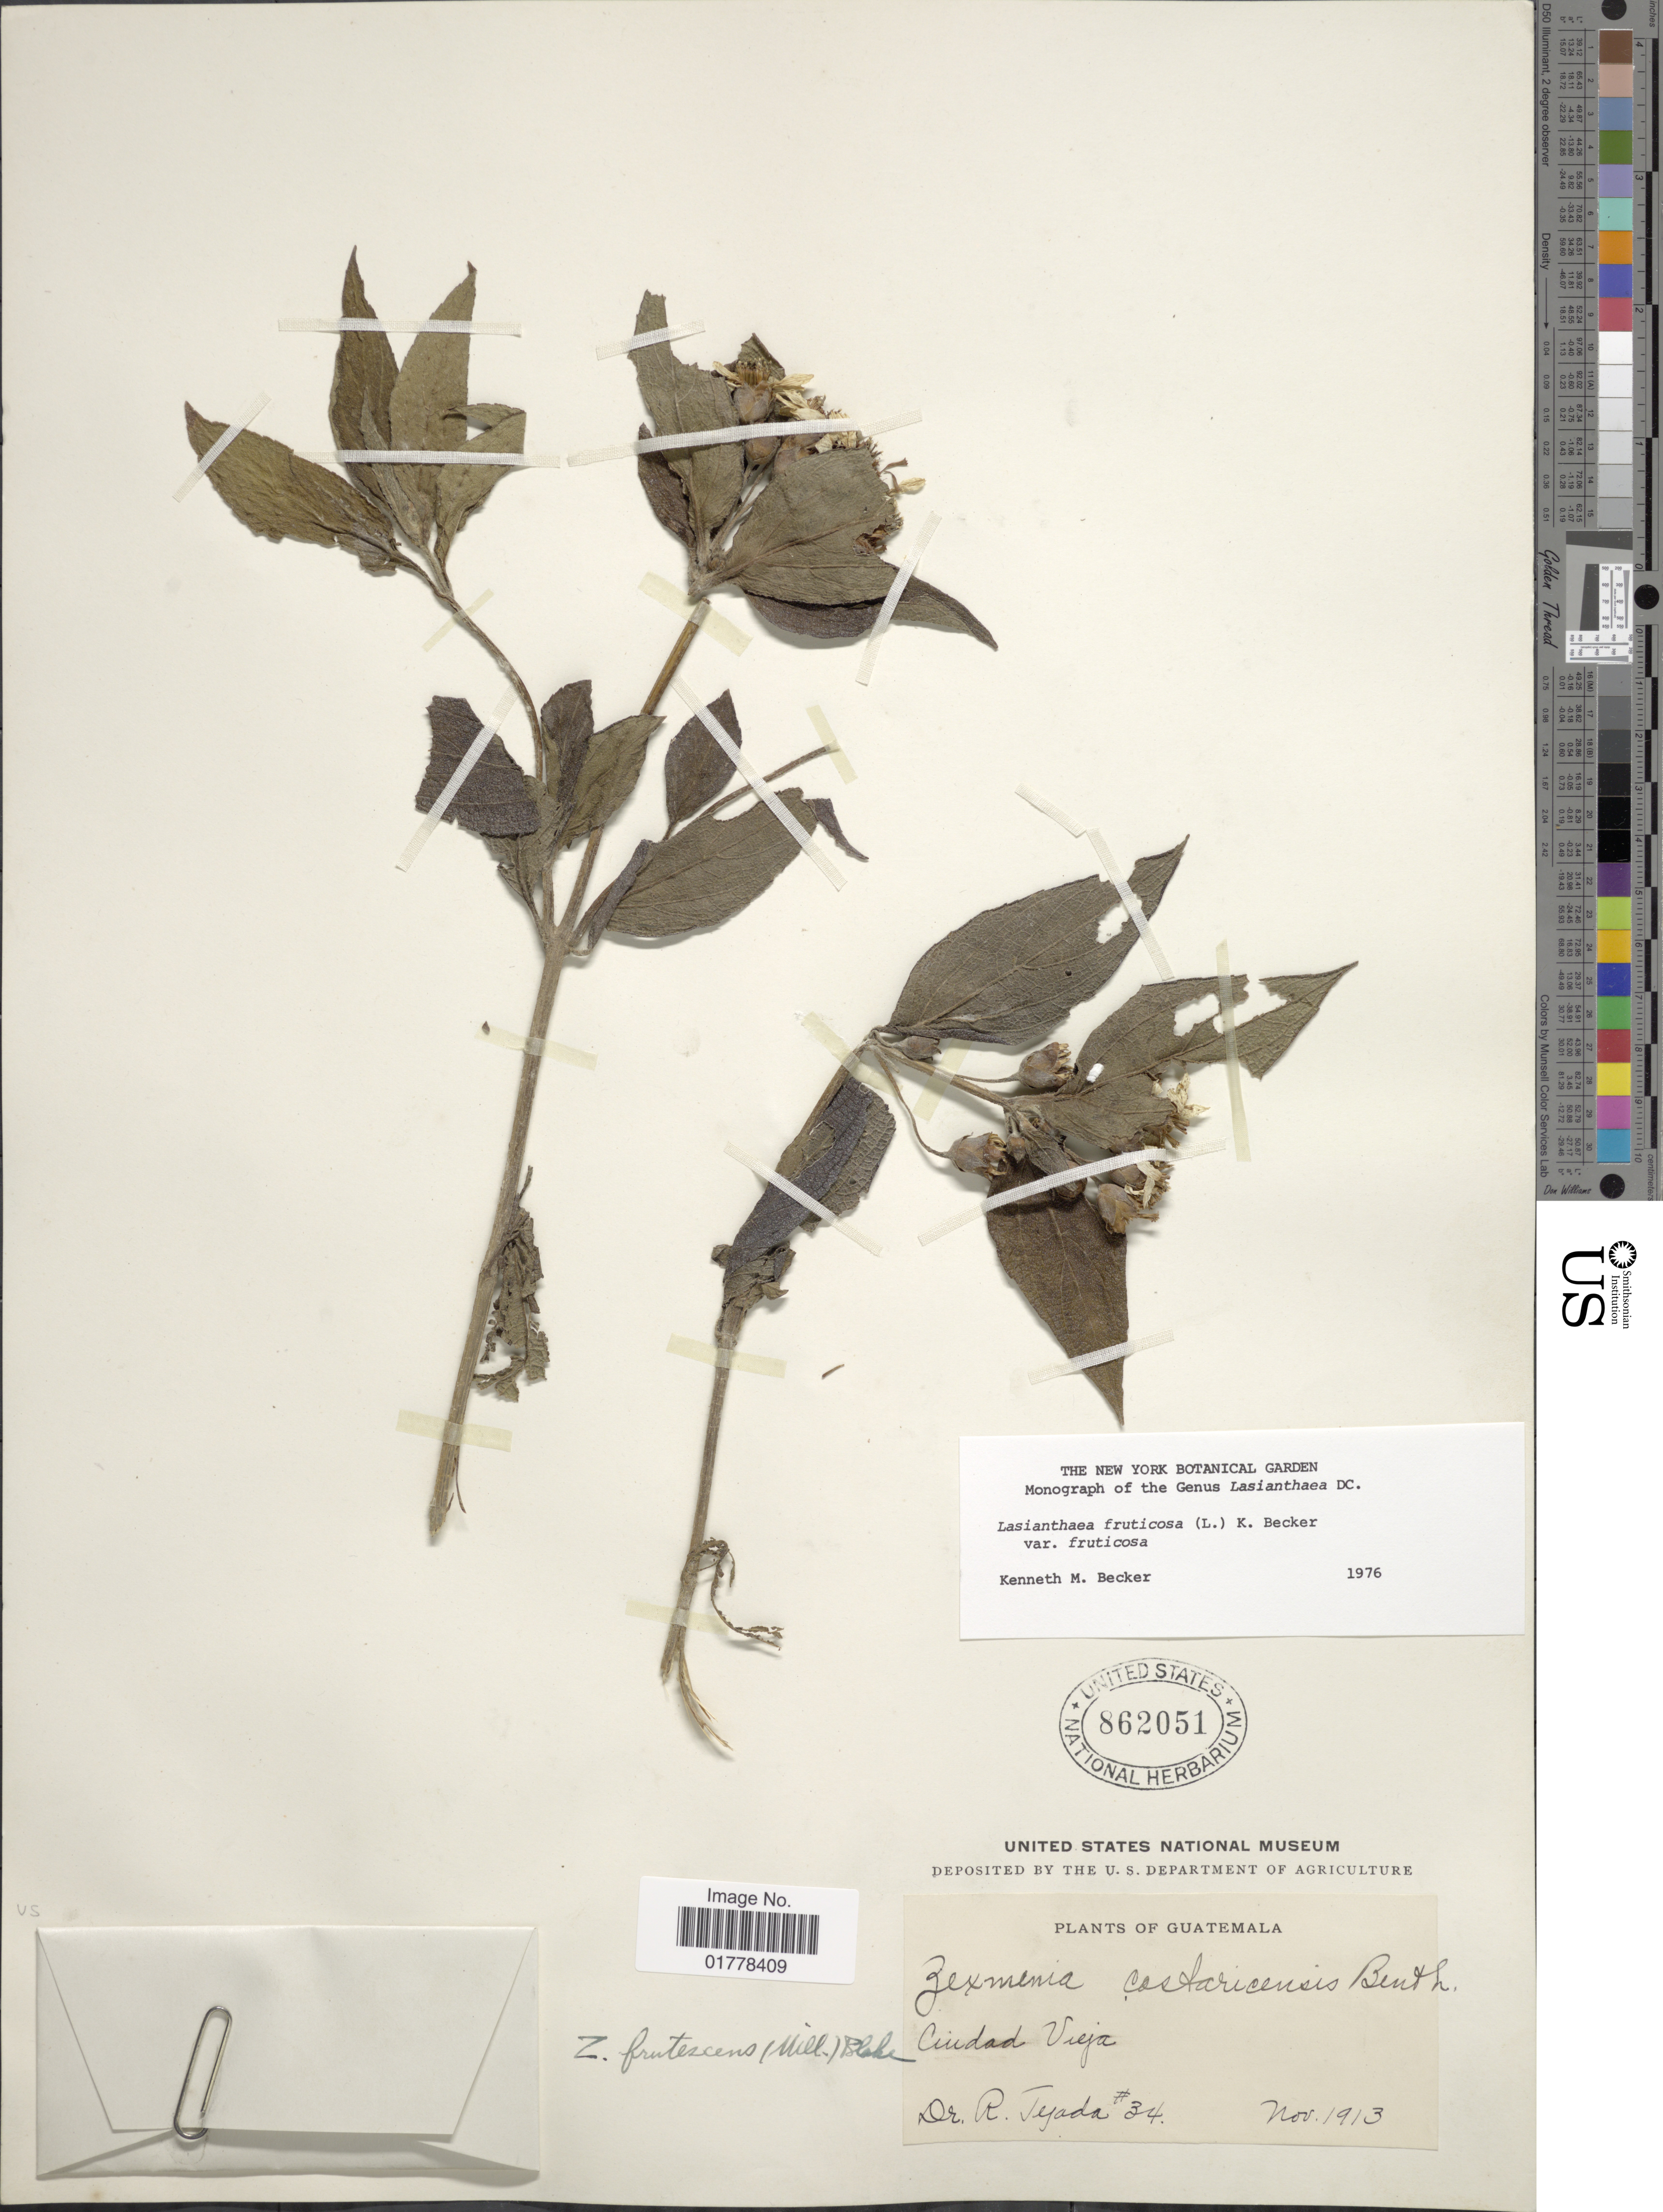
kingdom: Plantae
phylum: Tracheophyta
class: Magnoliopsida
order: Asterales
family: Asteraceae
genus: Lasianthaea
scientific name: Lasianthaea fruticosa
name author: (L.) K.M. Becker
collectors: R. Tejada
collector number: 34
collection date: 1913-11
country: Guatemala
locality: Ciudad Vieja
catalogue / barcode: US 862051